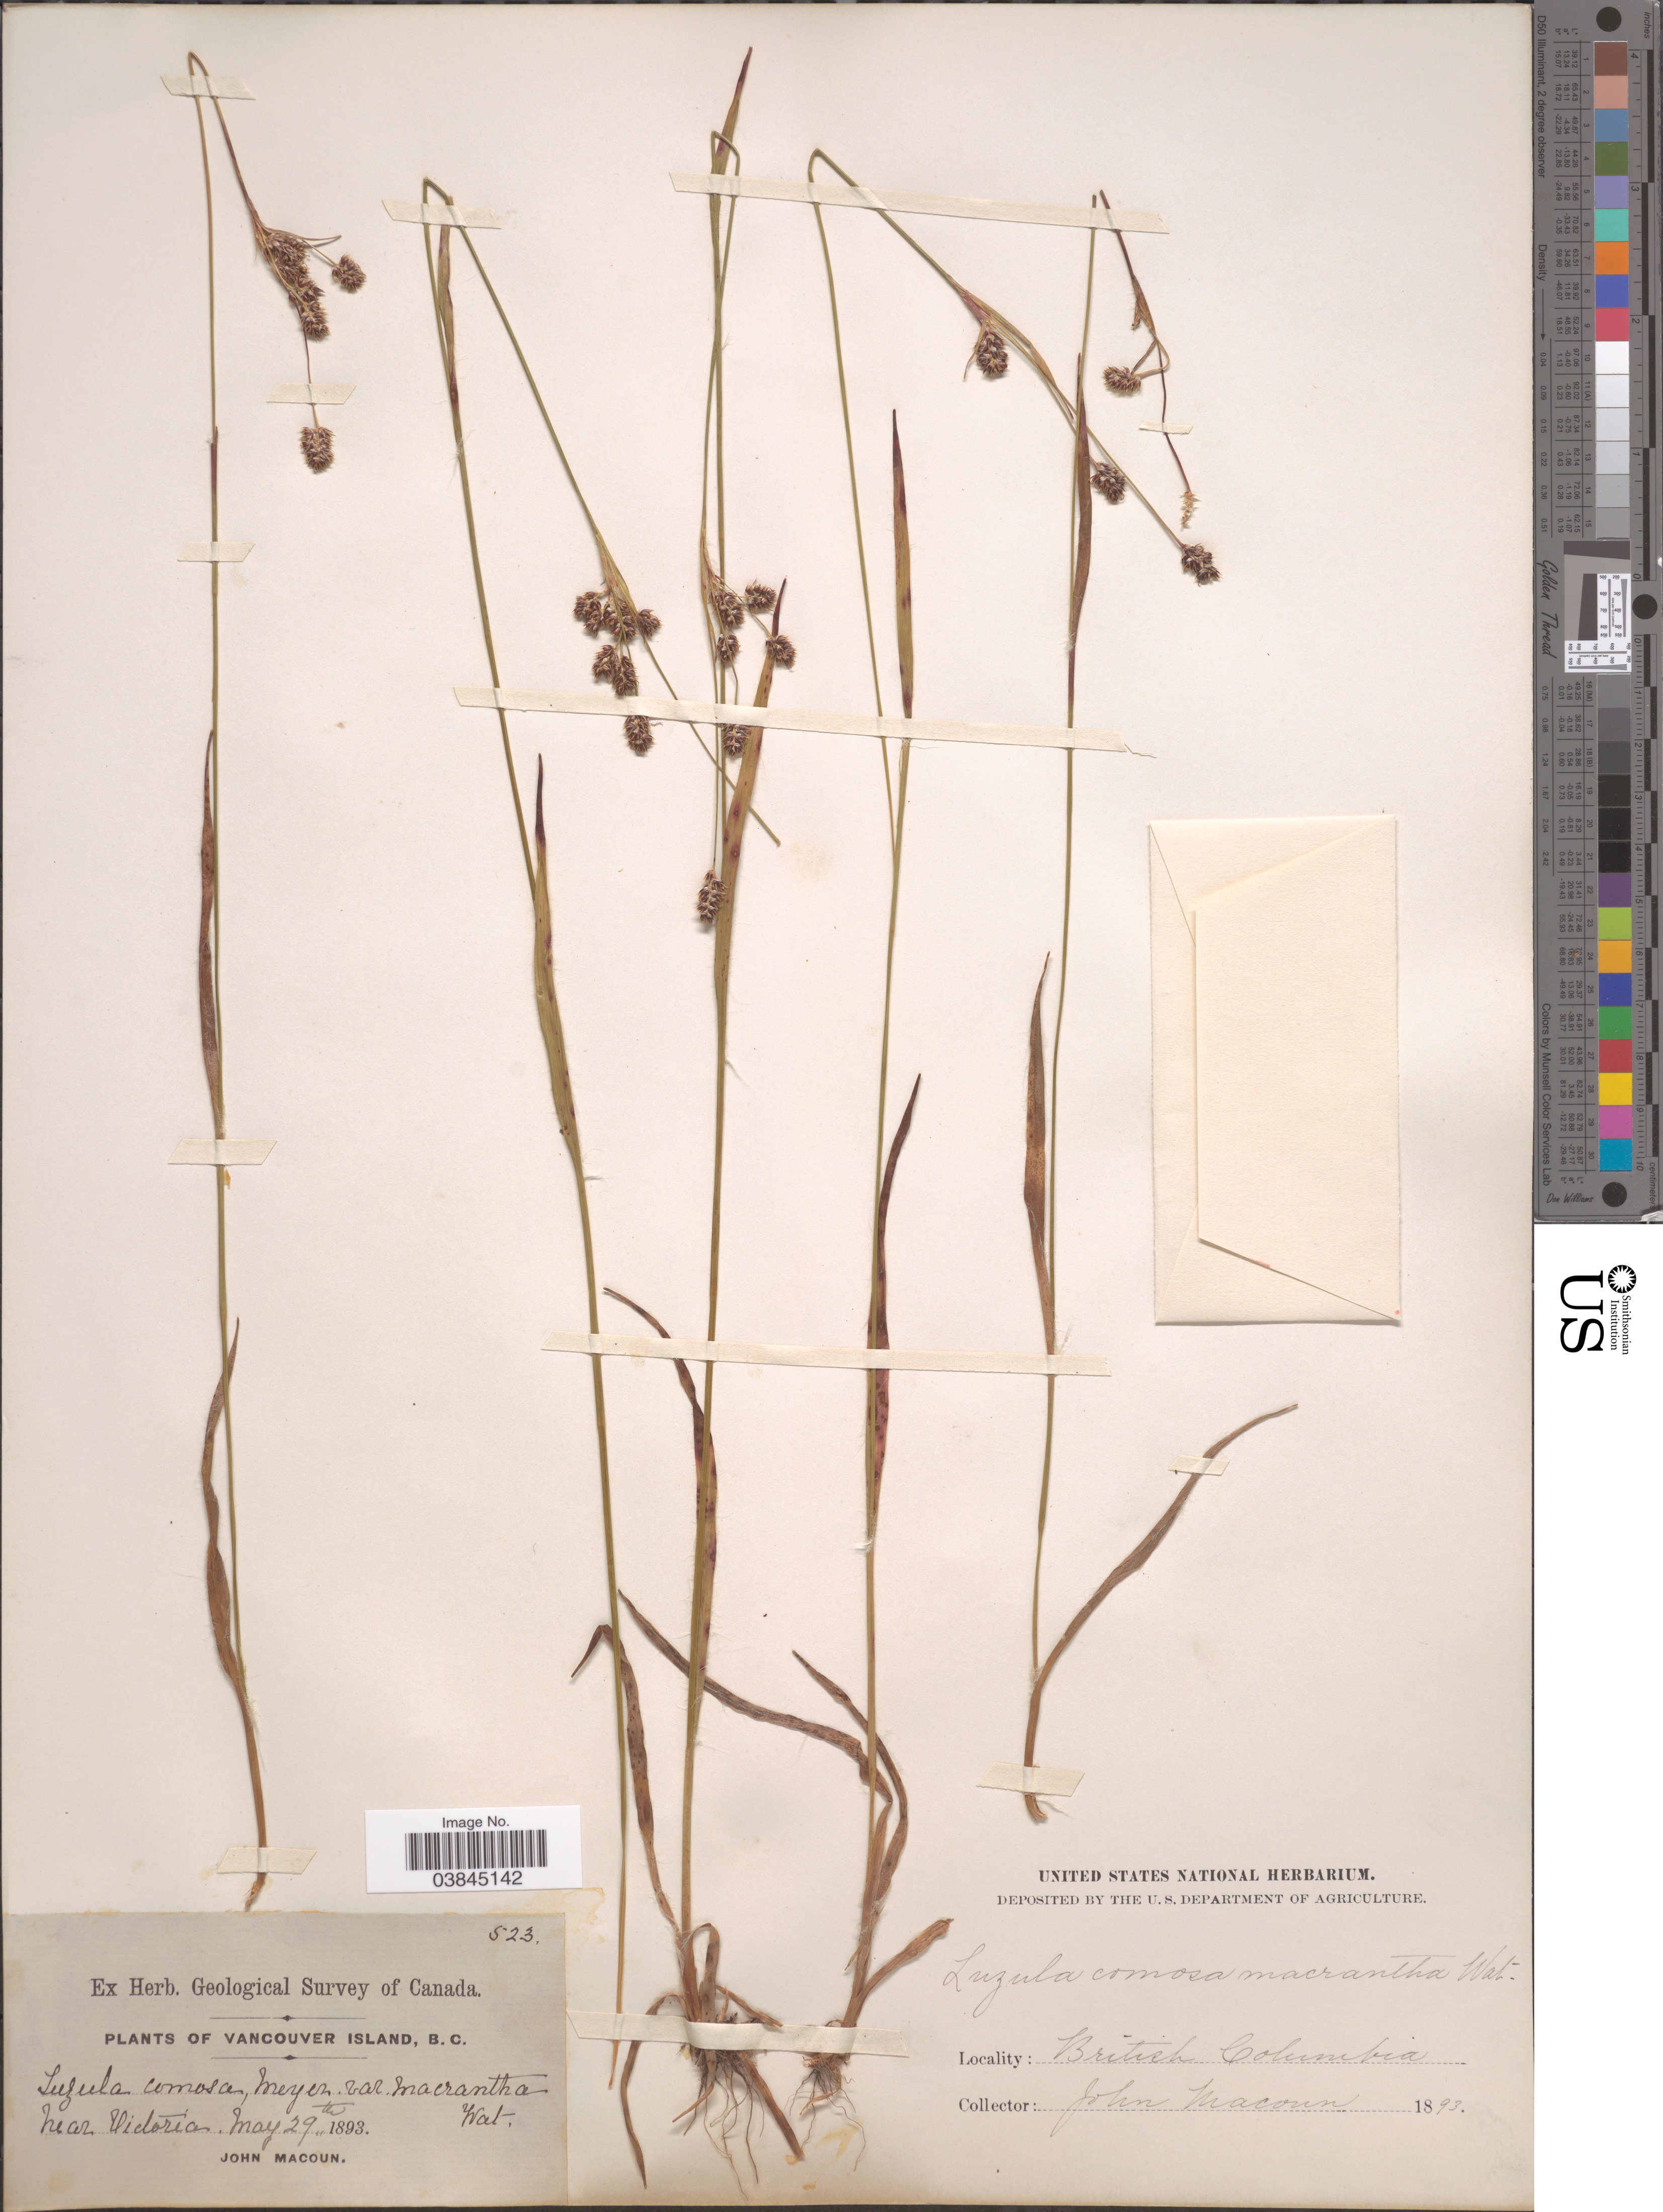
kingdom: Plantae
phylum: Tracheophyta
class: Liliopsida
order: Poales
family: Juncaceae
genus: Luzula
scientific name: Luzula campestris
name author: (L.) DC.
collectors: J. Macoun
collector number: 523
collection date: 1893-05-29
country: Canada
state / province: British Columbia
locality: Vancouver Island. Near Victoria.